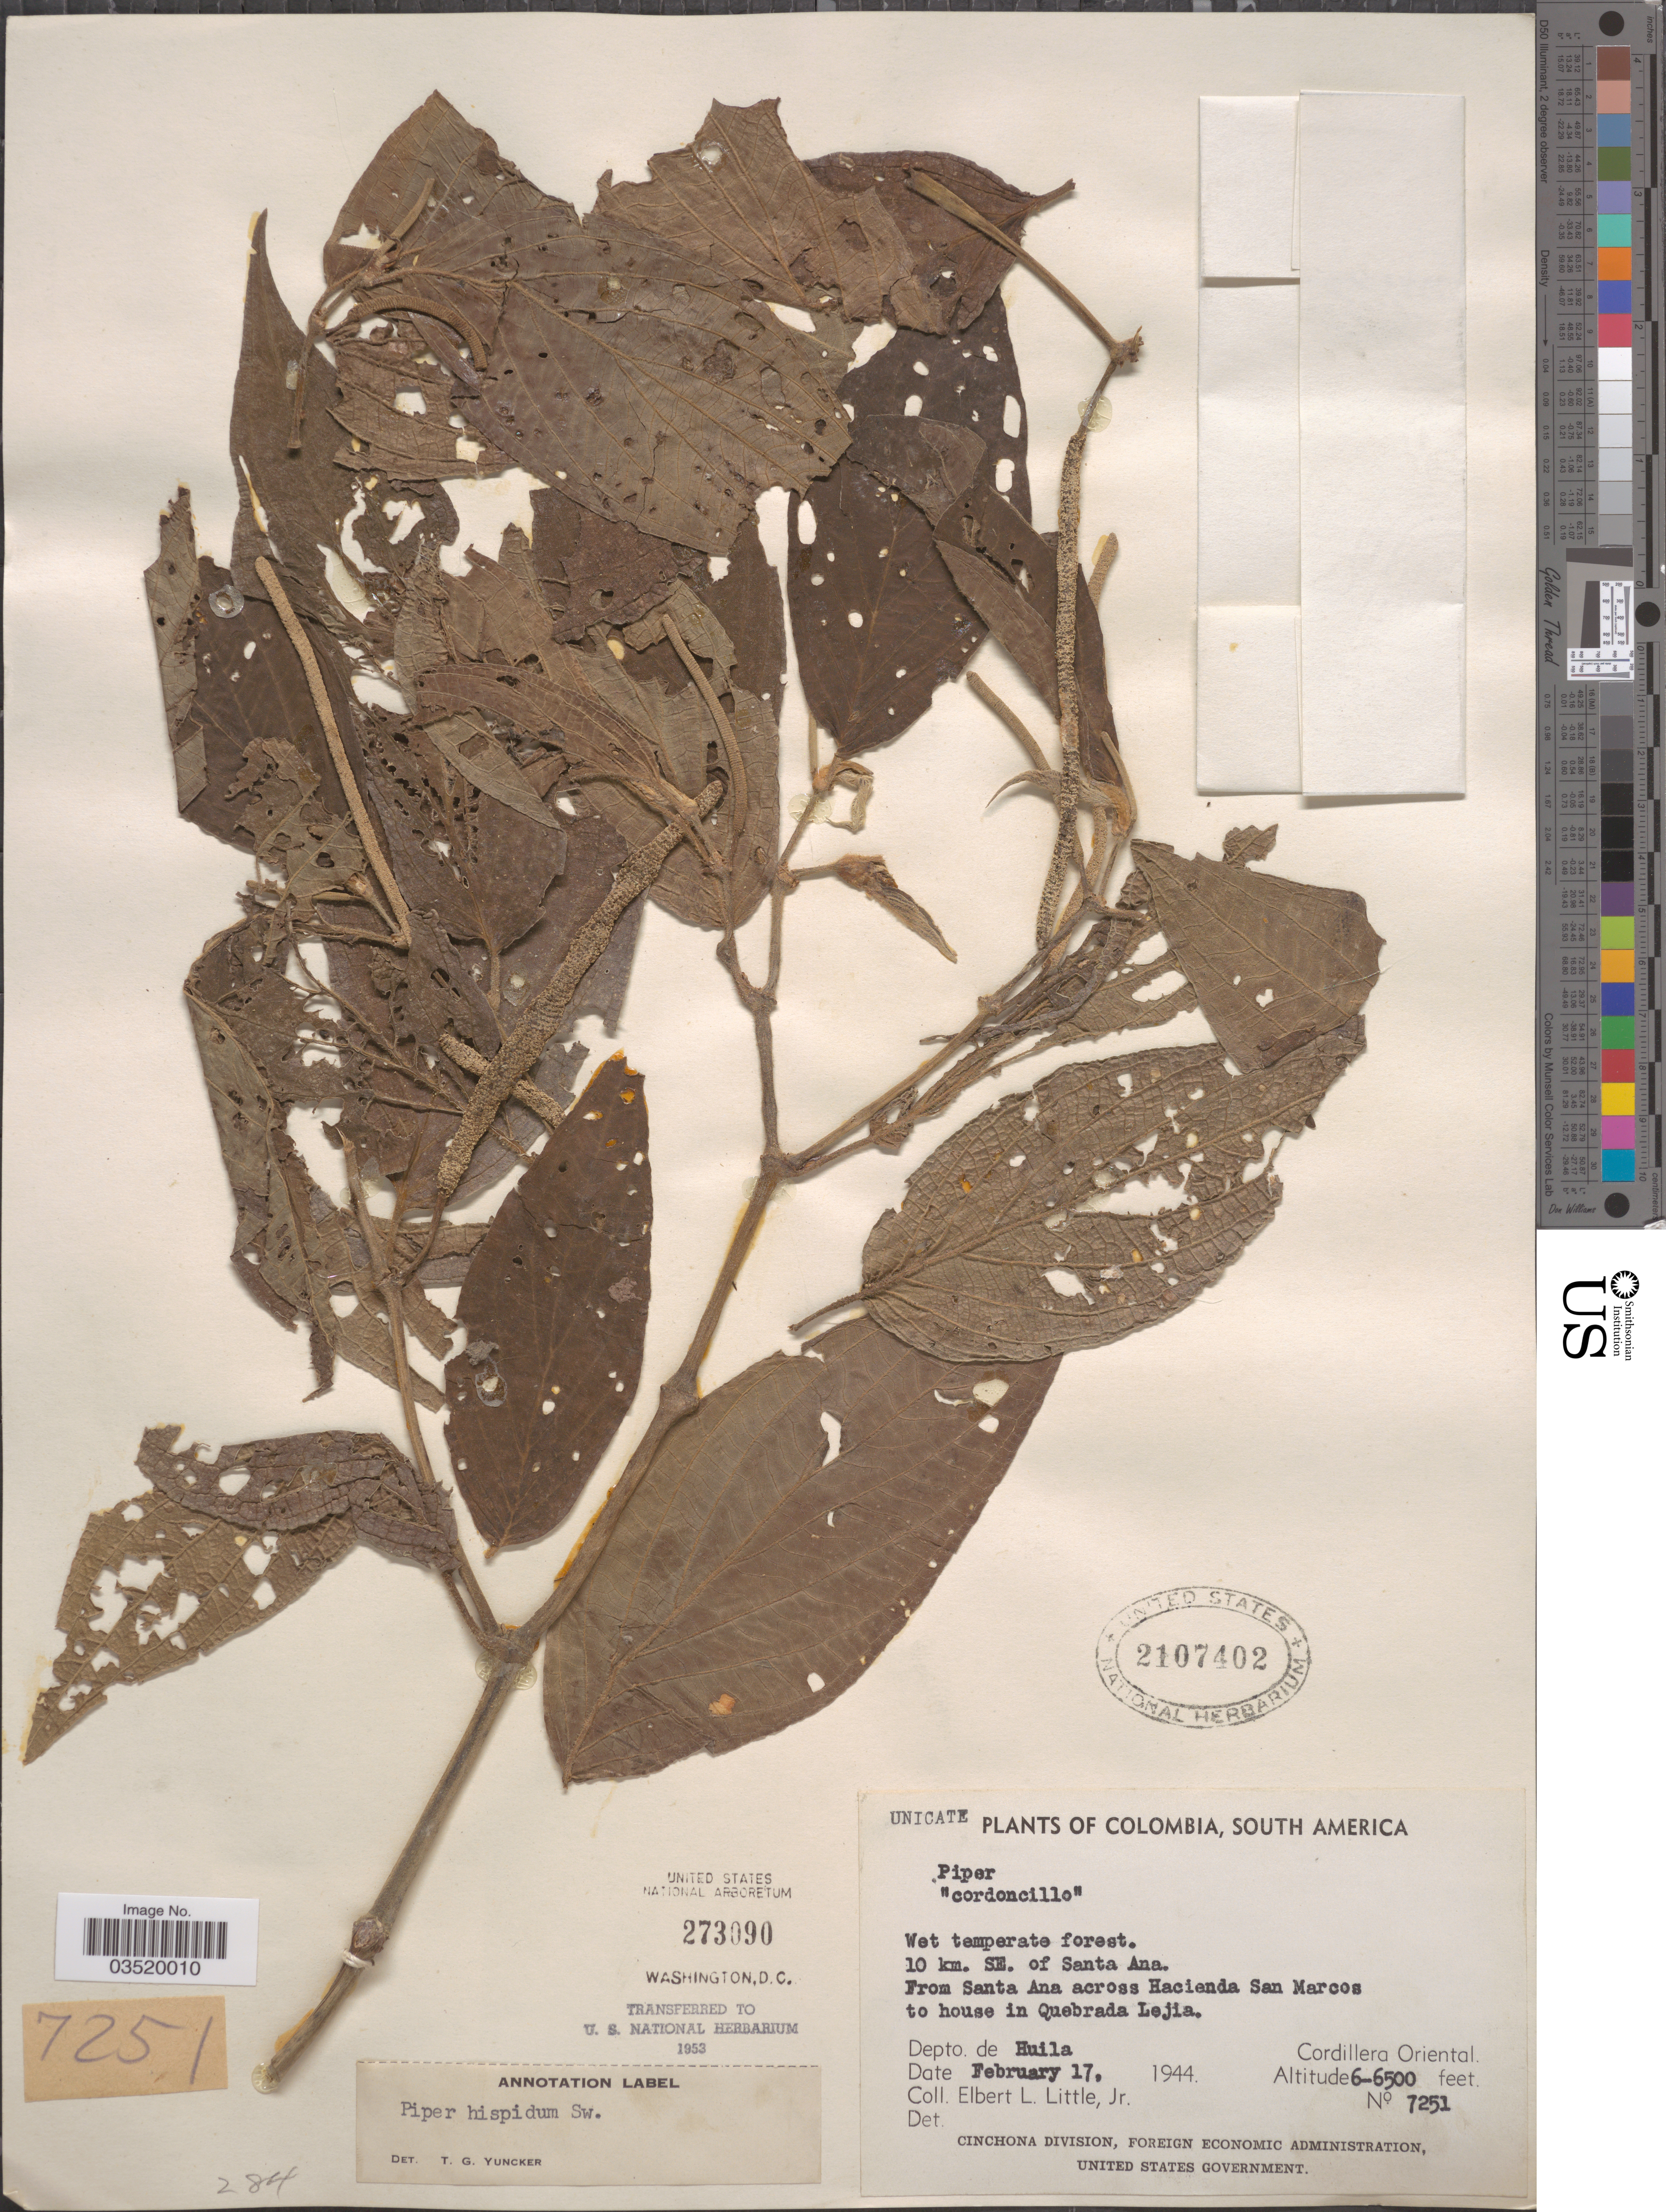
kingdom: Plantae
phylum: Tracheophyta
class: Magnoliopsida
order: Piperales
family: Piperaceae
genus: Piper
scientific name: Piper hispidum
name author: Sw.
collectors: E. L. Little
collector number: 7251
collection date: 1944-02-17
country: Colombia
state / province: Huila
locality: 10 km. SE. of Santa Ana. From Santa Ana across Hacienda San Marcos to house in Quebrada Lejia. Depto. de Huila. Cordillera Oriental.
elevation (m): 1829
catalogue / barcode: US 2107402